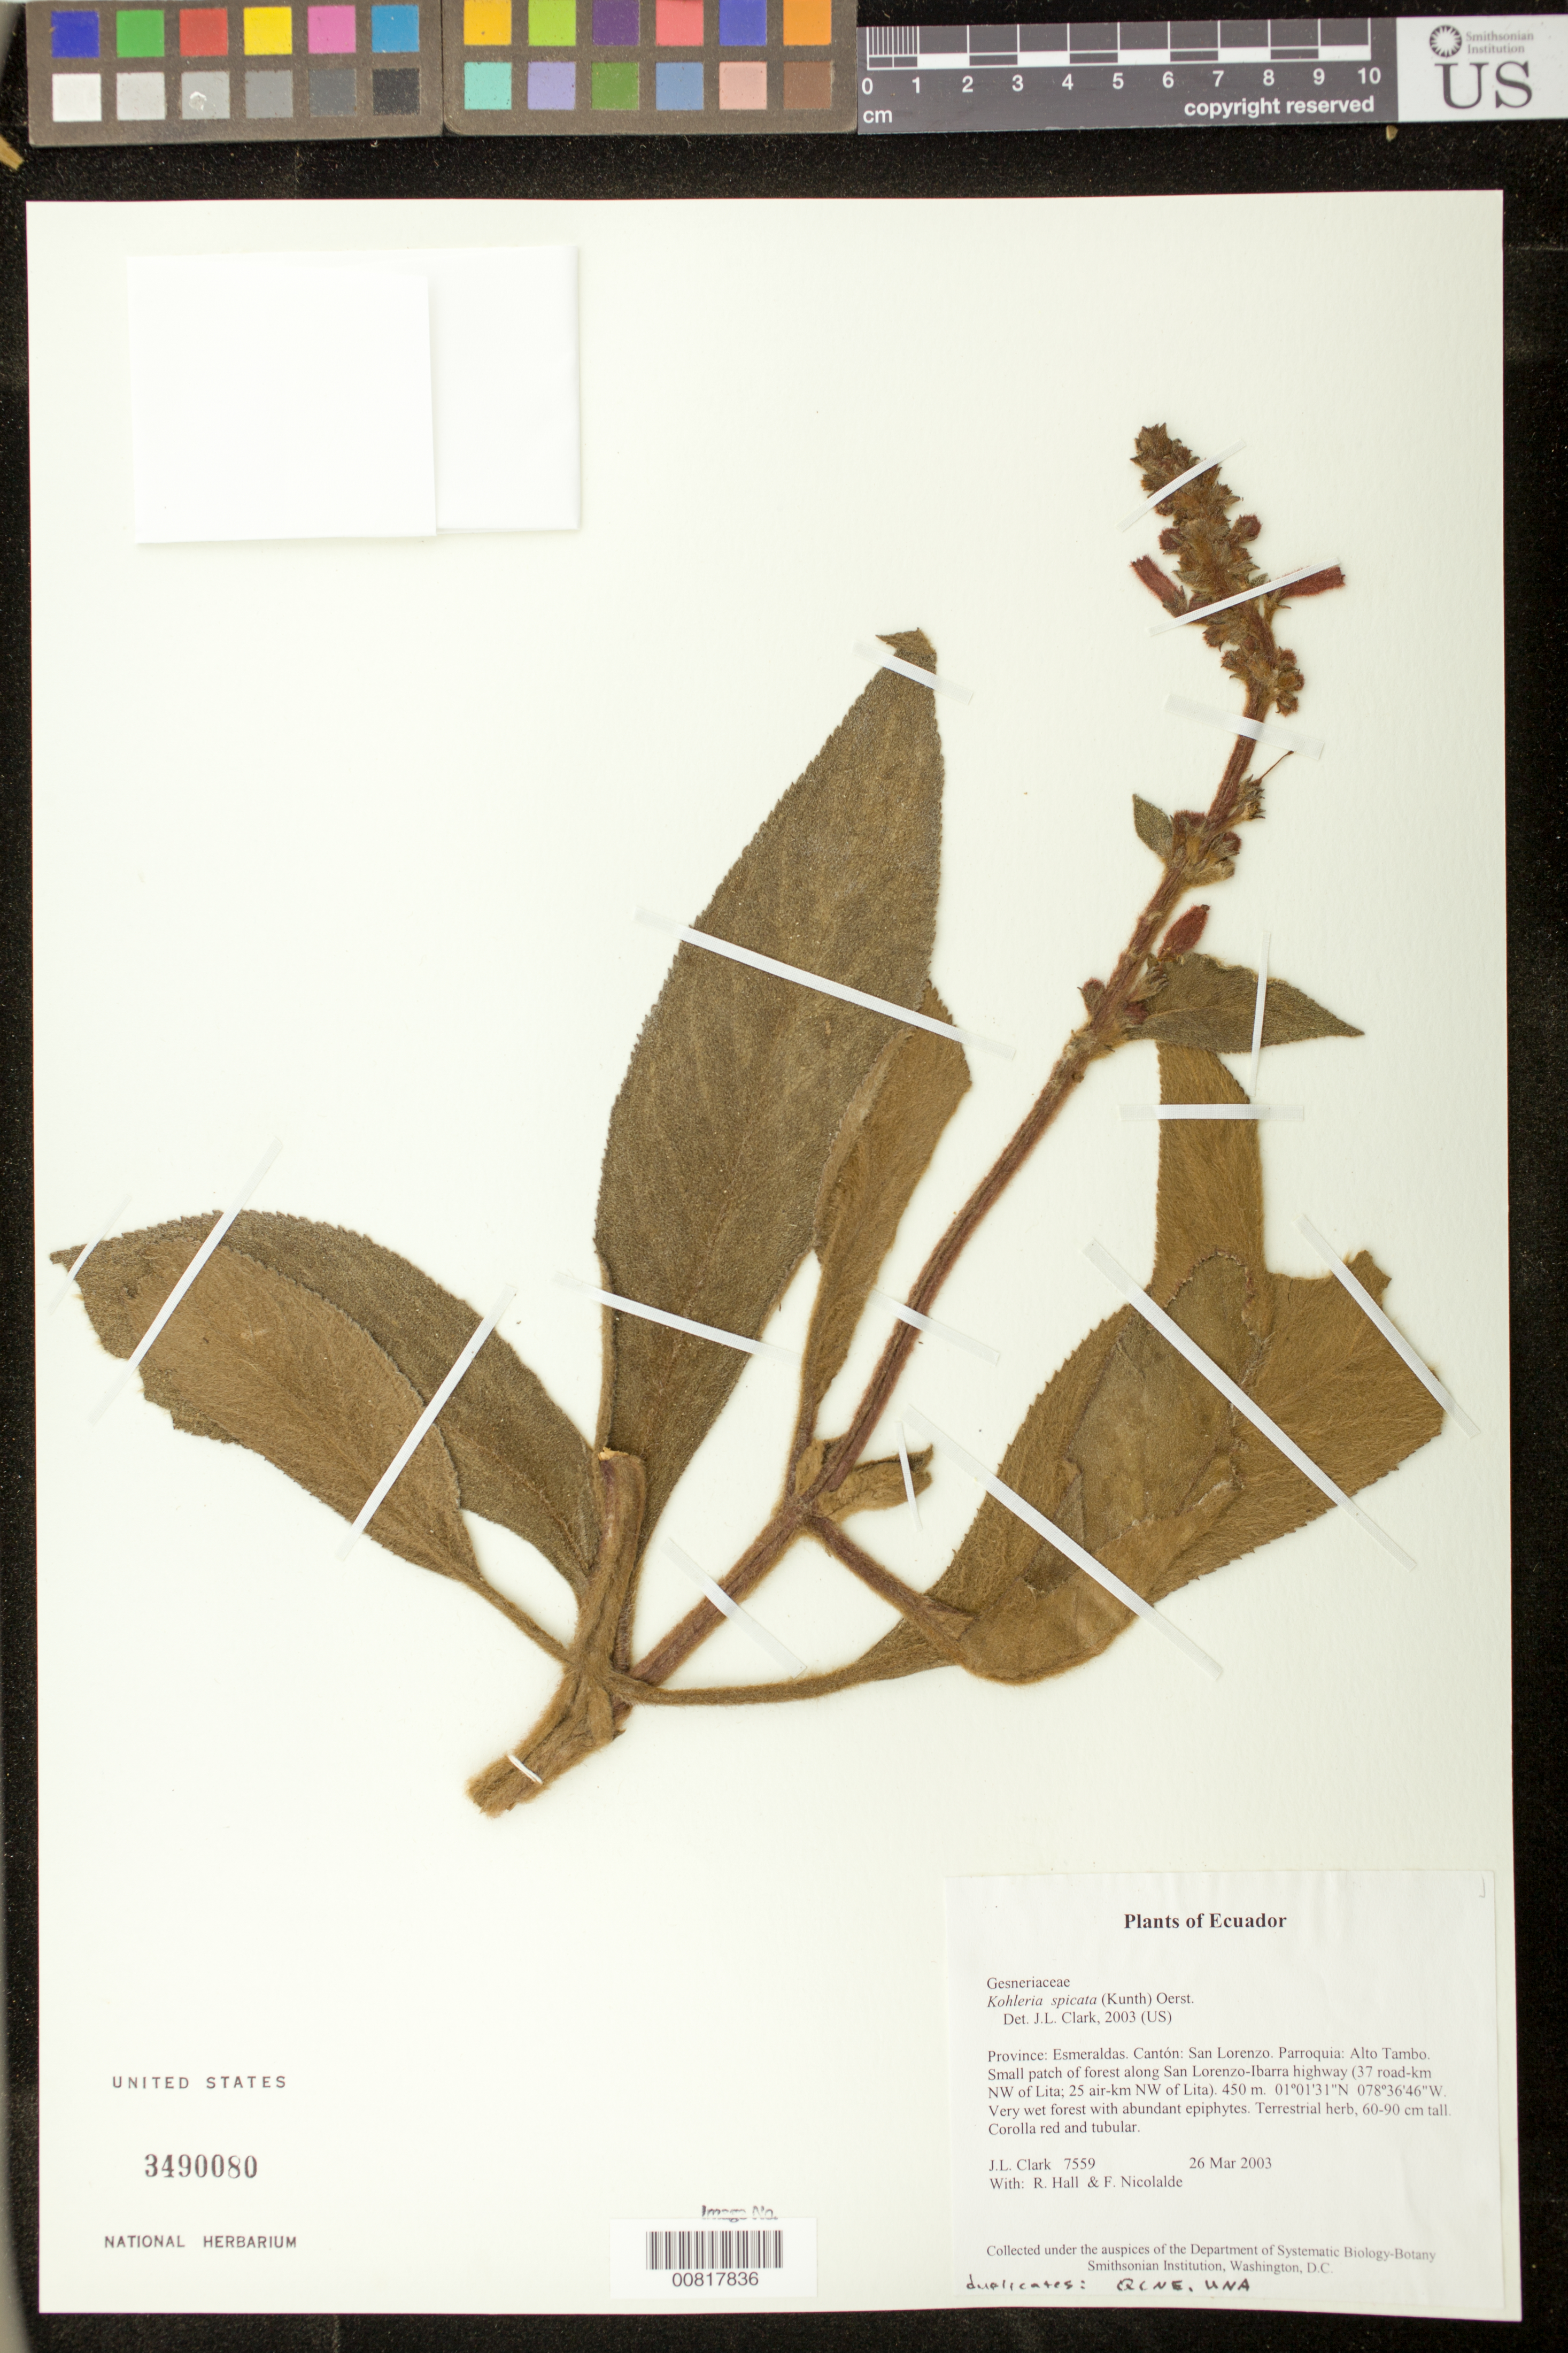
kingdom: Plantae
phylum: Tracheophyta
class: Magnoliopsida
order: Lamiales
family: Gesneriaceae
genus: Kohleria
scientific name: Kohleria spicata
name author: (Kunth) Oerst.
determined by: Clark, J. L., (SEL), The Marie Selby Botanical Garden (UNITED STATES)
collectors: J. L. Clark, R. Hall & F. Nicolalde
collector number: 7559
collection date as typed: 26 Mar 2003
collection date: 2003-03-26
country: Ecuador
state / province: Esmeraldas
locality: San Lorenzo. Parroquia: Alto Tambo. Small patch of forest along San Lorenzo-Ibarra highway (37 road-km NW of Lita; 25 air-km NW of Lita).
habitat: Very wet forest with abundant epiphytes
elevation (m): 450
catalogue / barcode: US 3490080